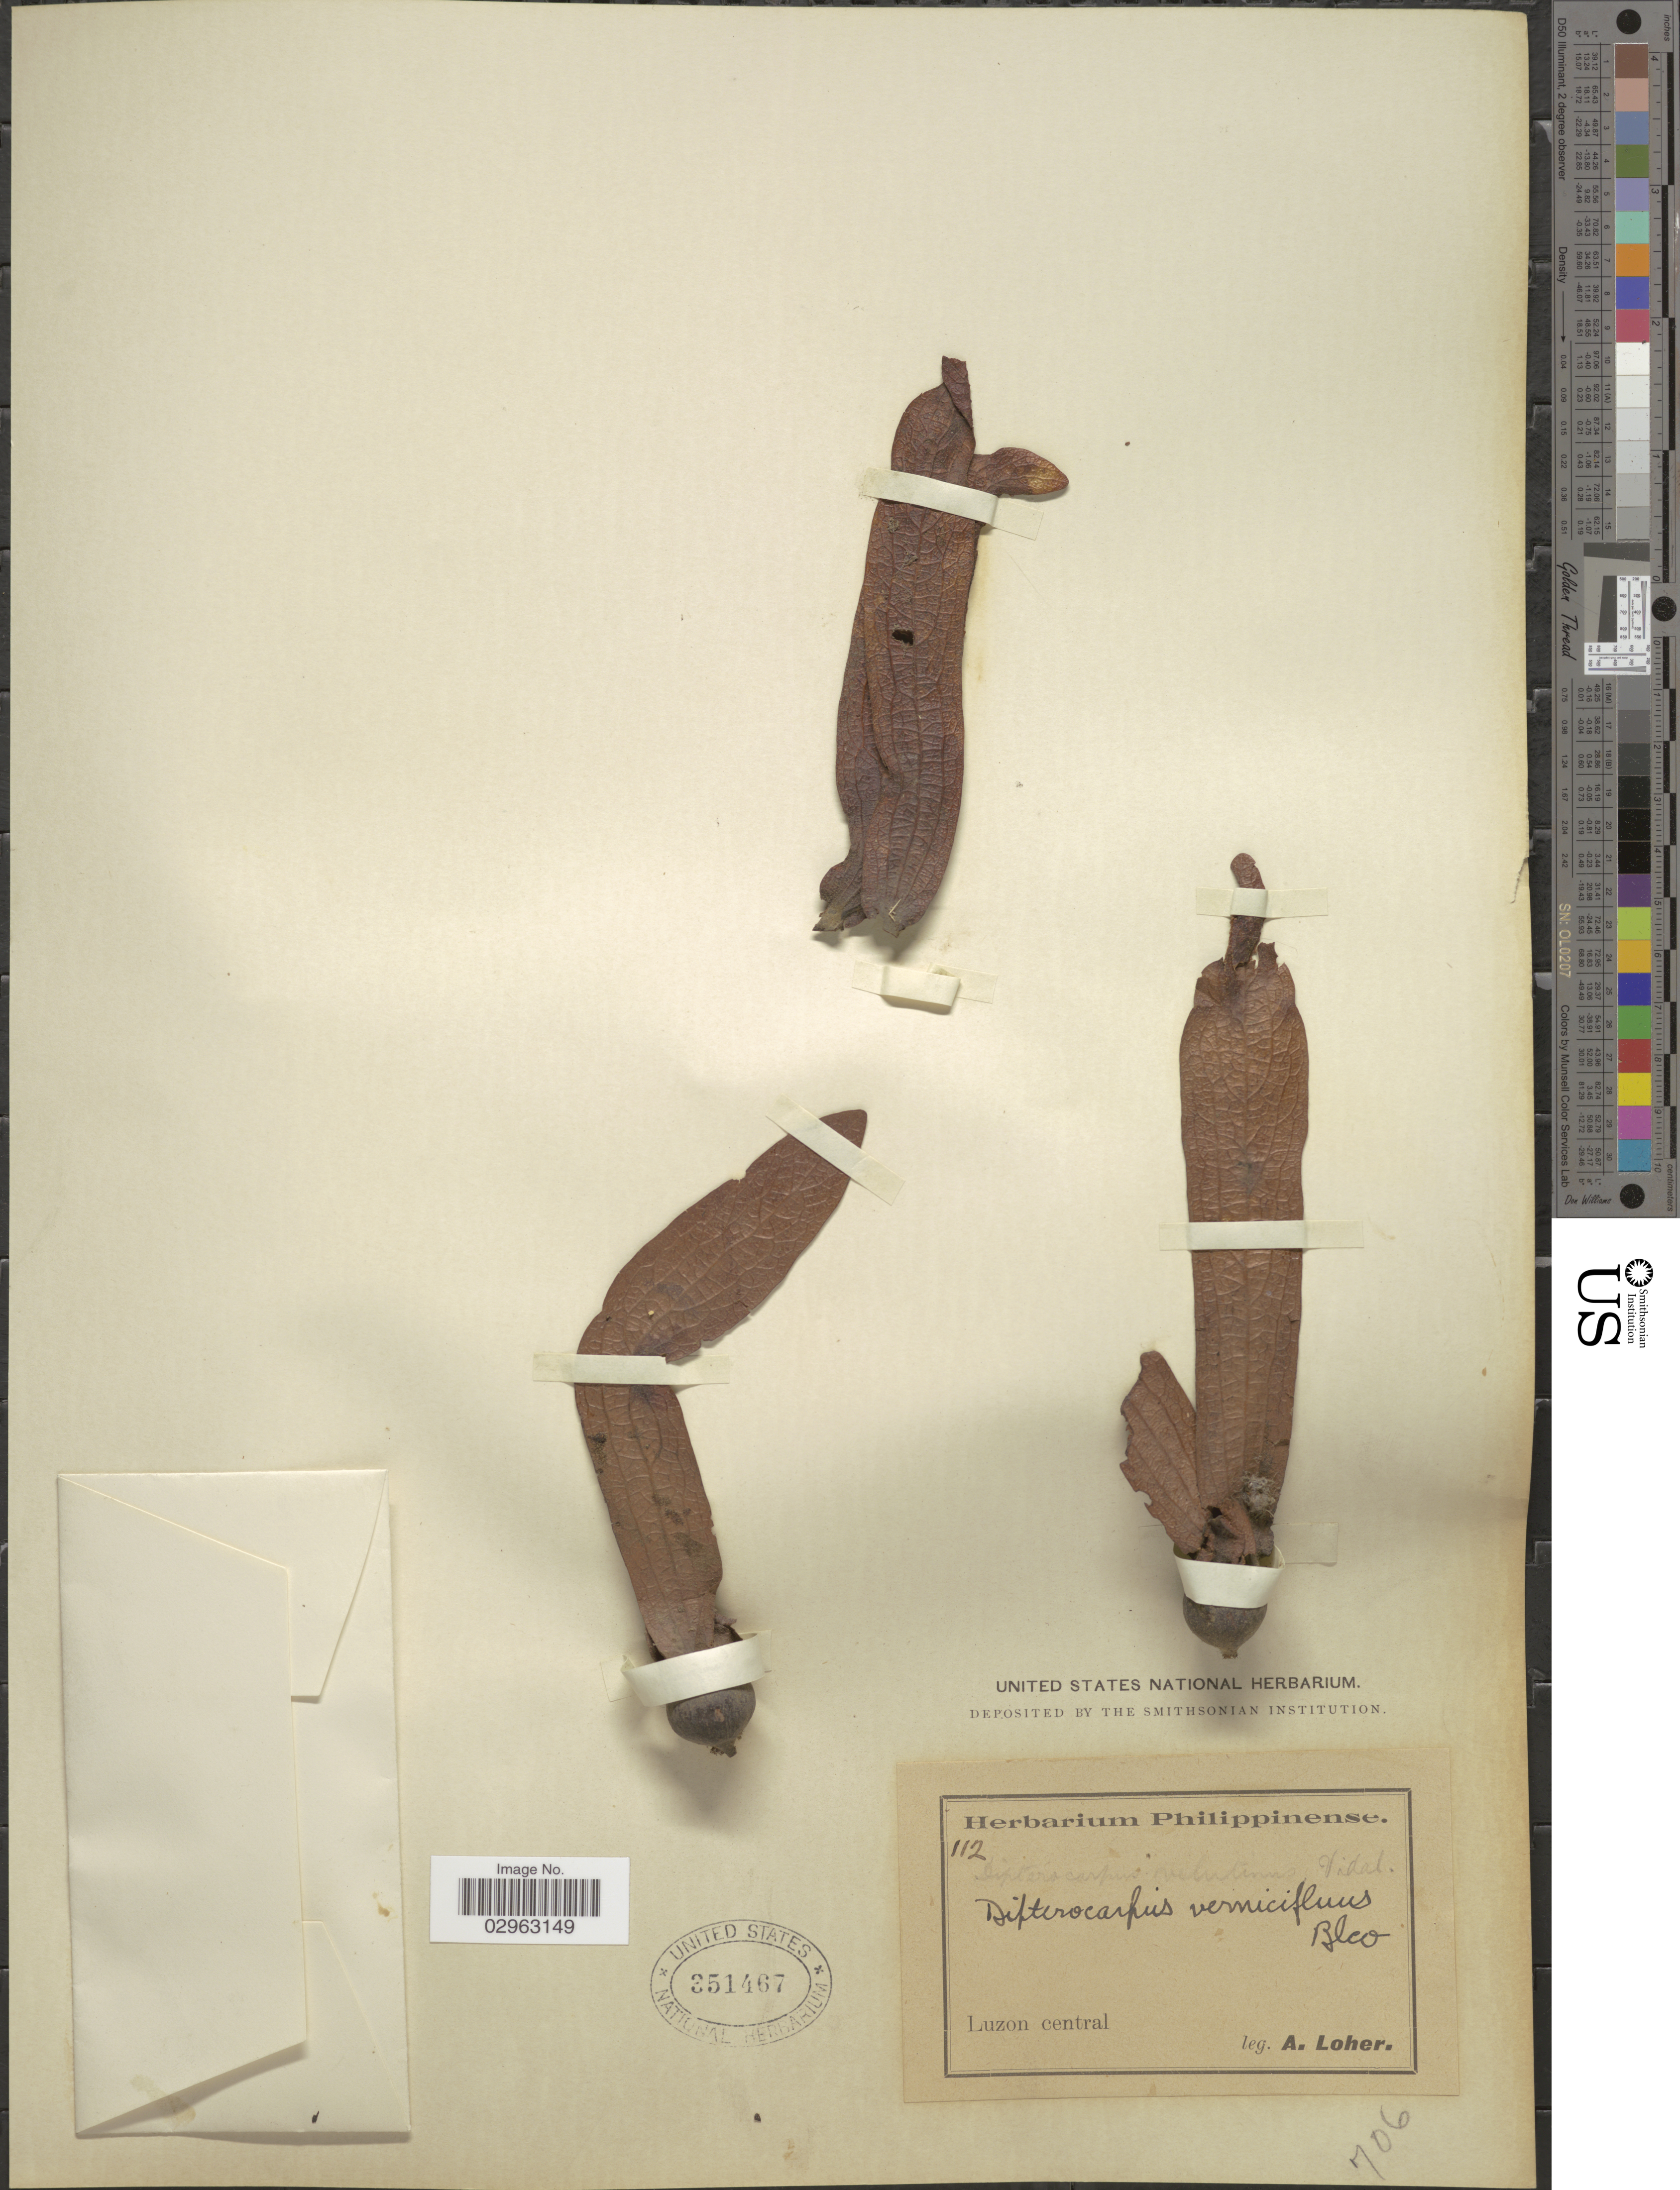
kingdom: Plantae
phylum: Tracheophyta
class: Magnoliopsida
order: Malvales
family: Dipterocarpaceae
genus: Dipterocarpus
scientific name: Dipterocarpus vernicifluus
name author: Blanco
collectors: A. Loher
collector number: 112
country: Philippines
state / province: Central Luzon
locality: Luzon Central.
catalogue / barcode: US 351467